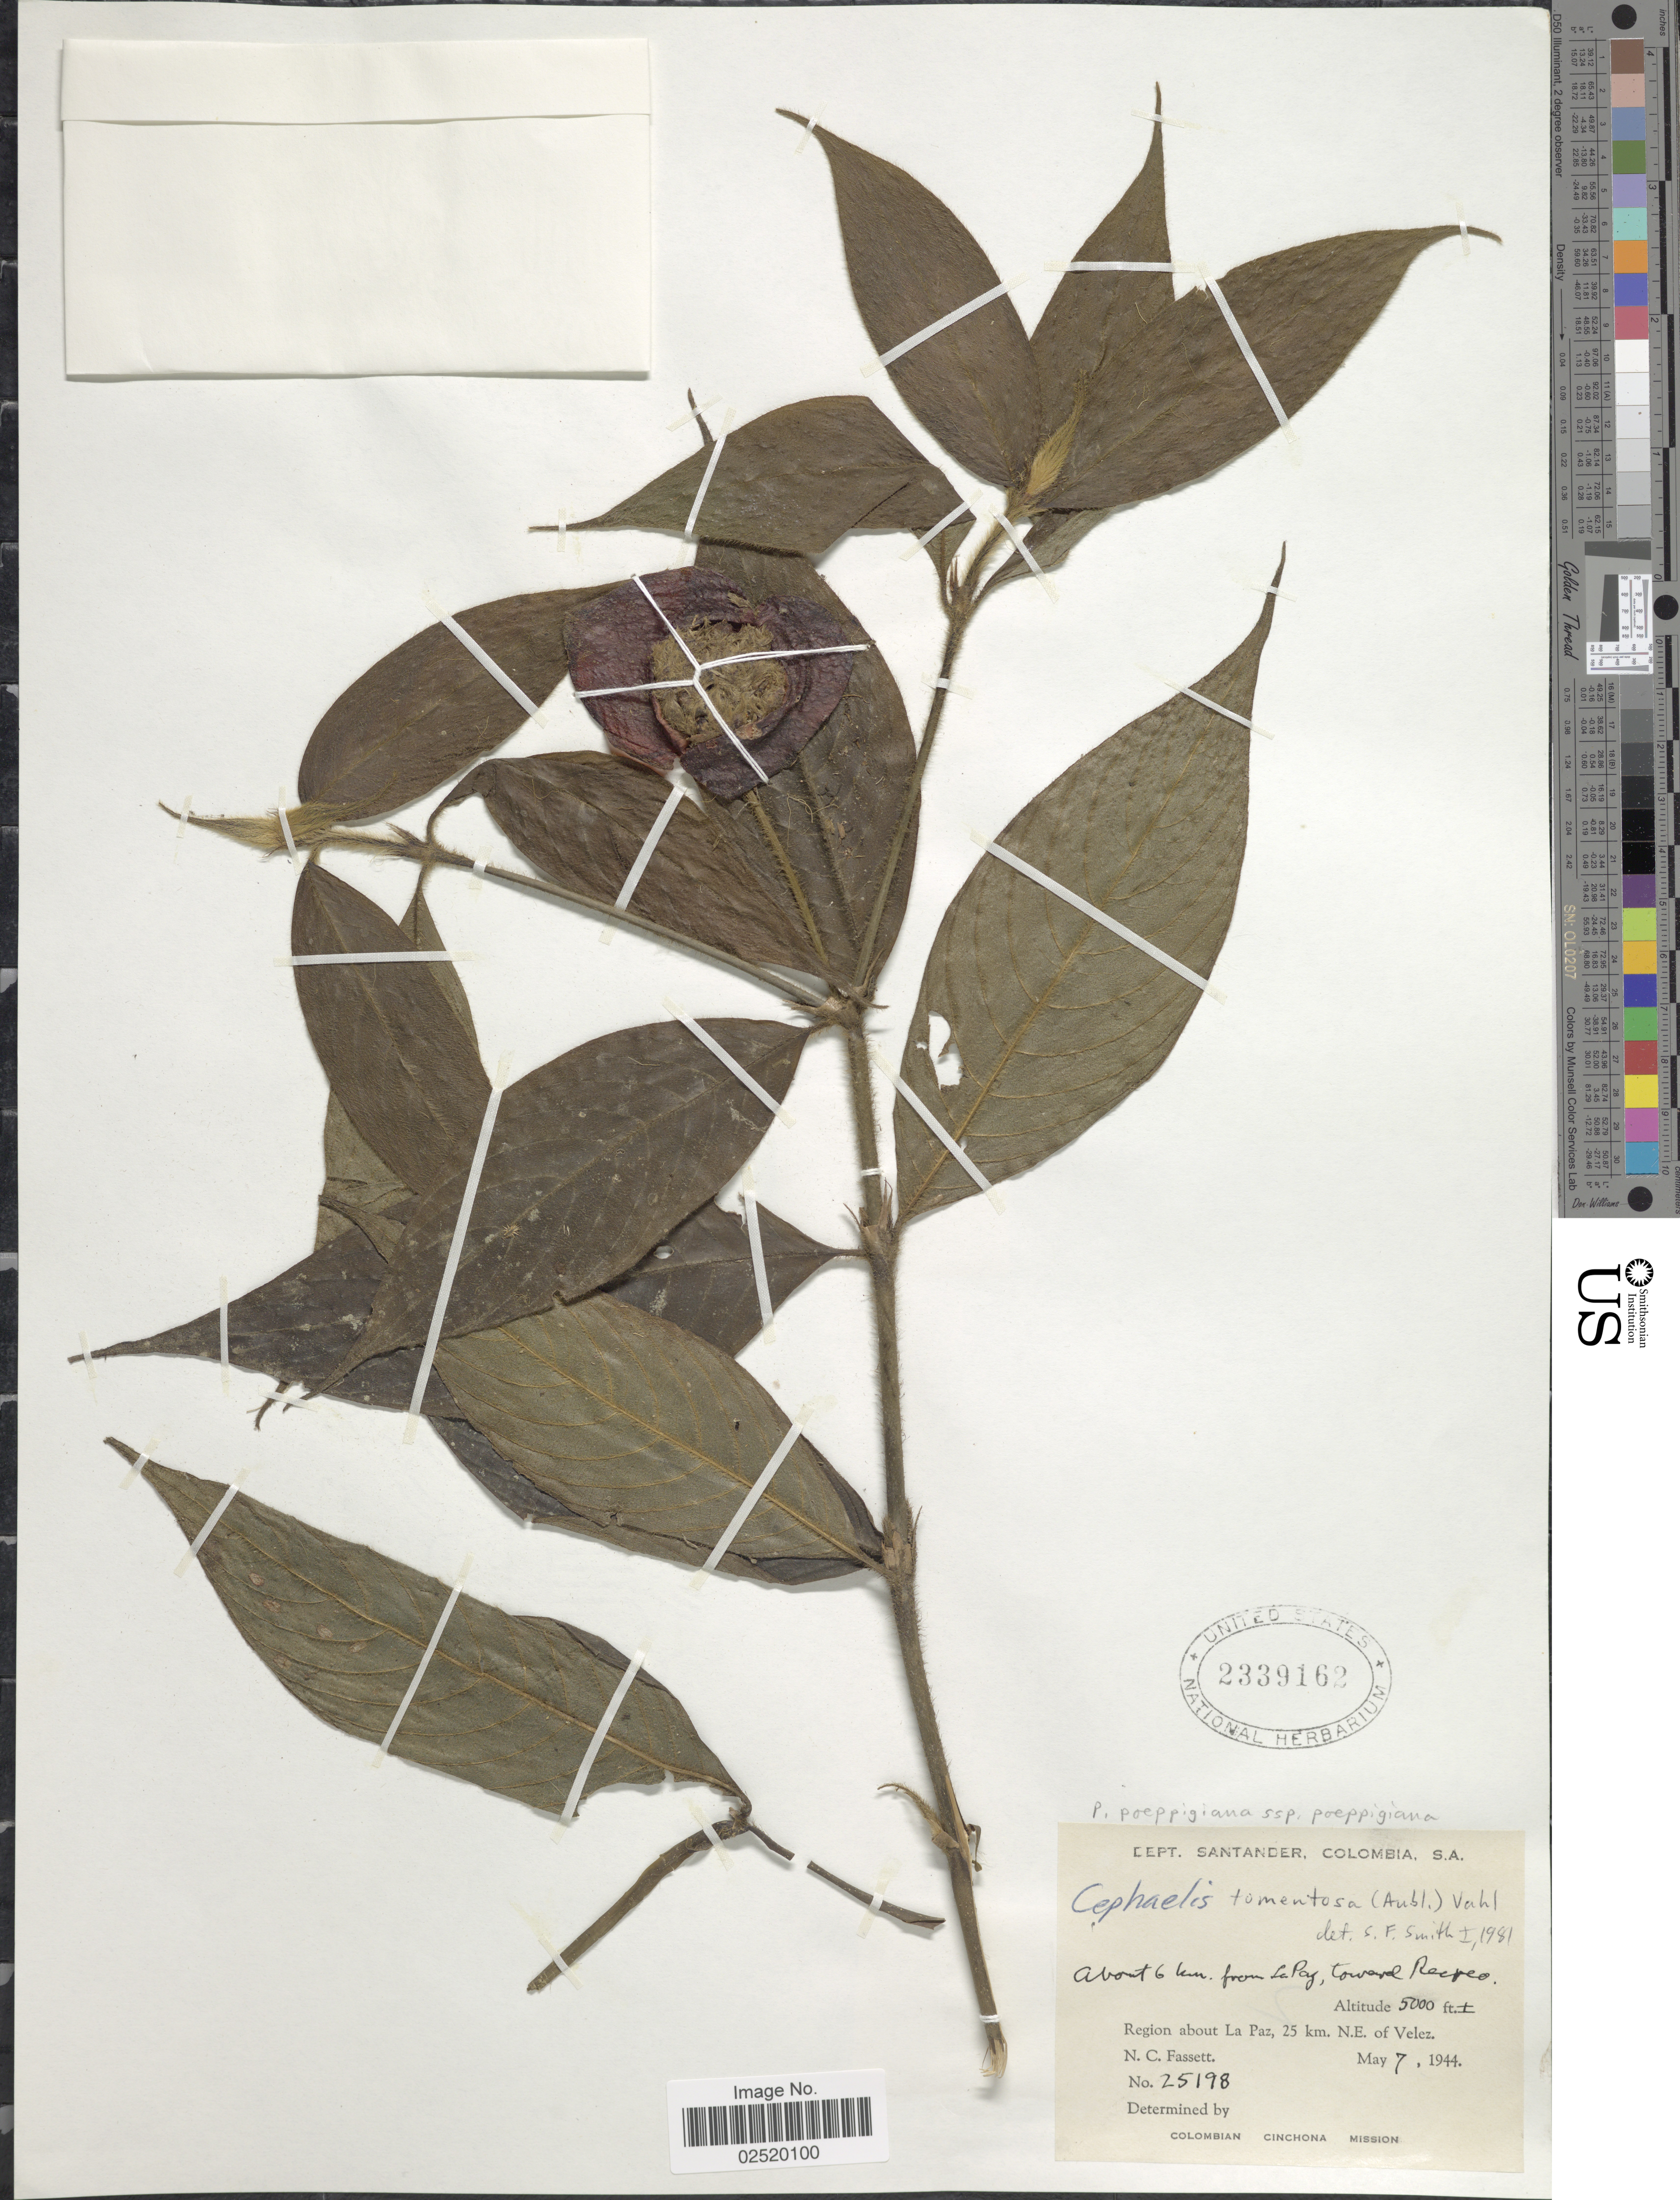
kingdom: Plantae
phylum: Tracheophyta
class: Magnoliopsida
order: Gentianales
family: Rubiaceae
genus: Psychotria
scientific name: Psychotria poeppigiana subsp. poeppigiana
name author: Müll. Arg.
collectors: N. C. Fassett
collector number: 25198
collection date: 1944-05-07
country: Colombia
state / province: Santander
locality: Dept. Santander, Colombia, Region about La Paz, 25 km. N.E. of Velez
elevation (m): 1524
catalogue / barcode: US 2339162